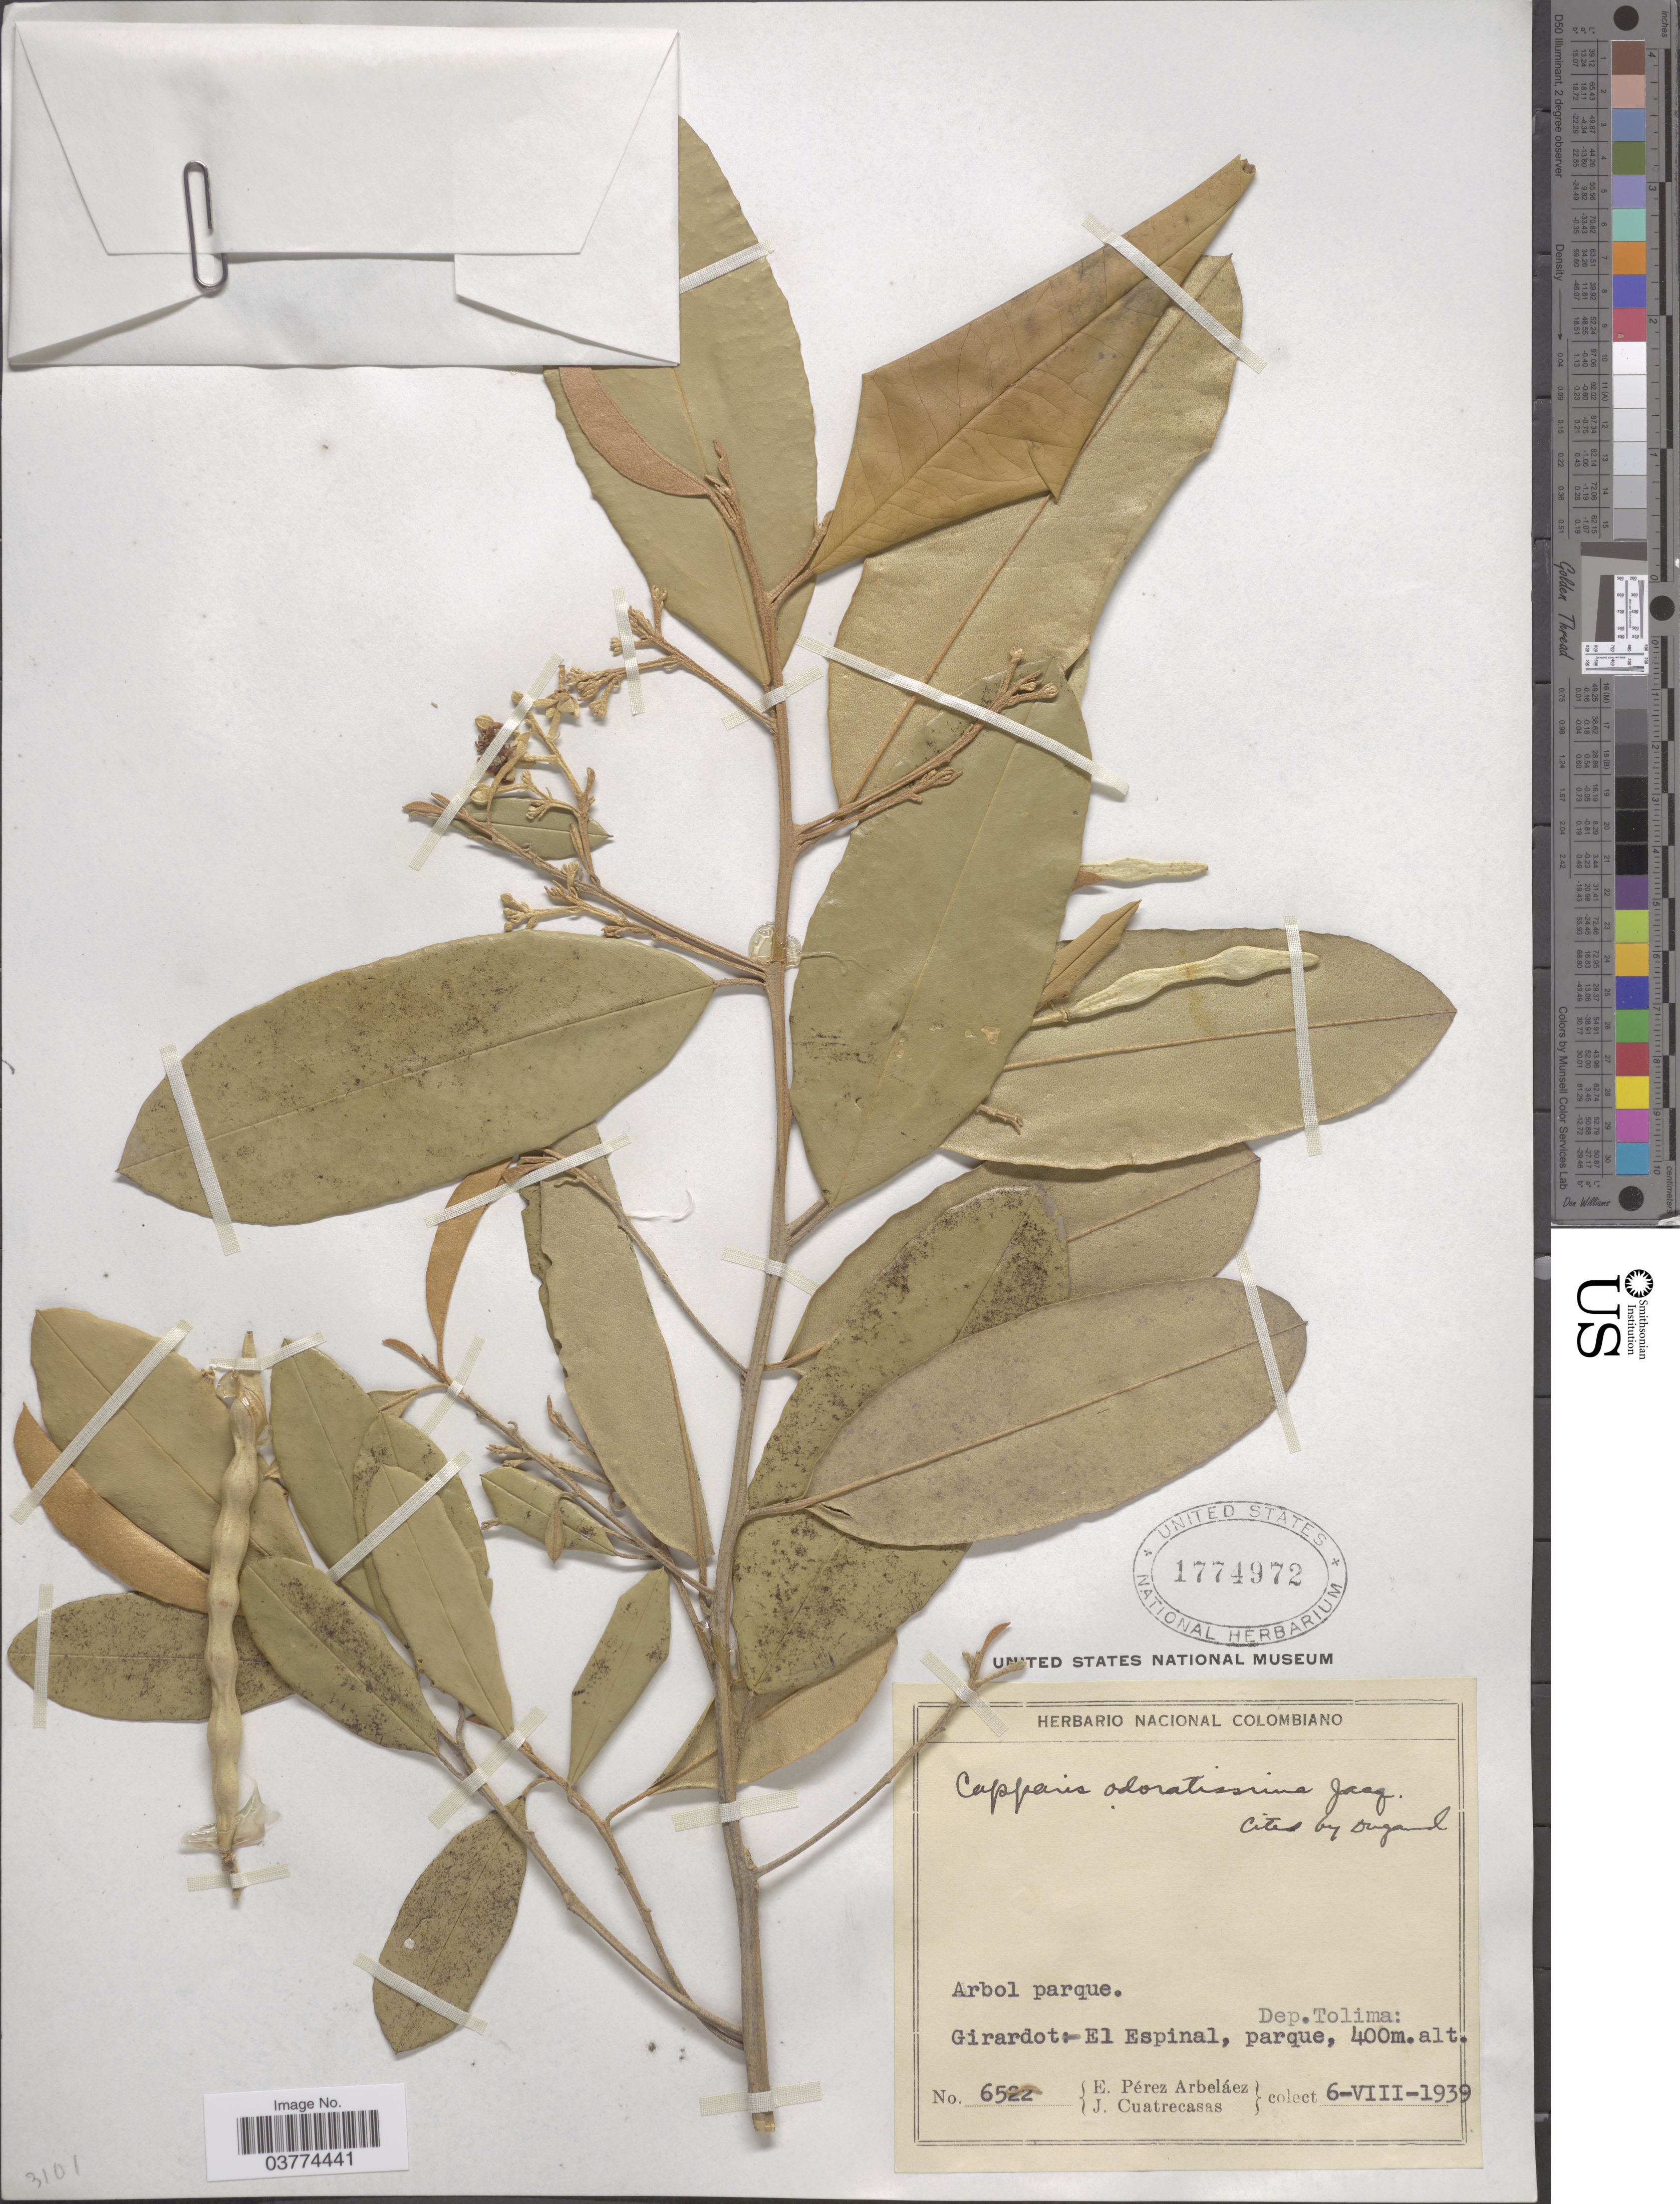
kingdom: Plantae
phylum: Tracheophyta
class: Magnoliopsida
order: Brassicales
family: Capparaceae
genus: Quadrella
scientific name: Quadrella odoratissima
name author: (Jacq.) Hutch.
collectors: E. Pérez Arbeláez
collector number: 6522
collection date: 1939-08-06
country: Colombia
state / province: Tolima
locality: Dep. Tolima. Girardot: El Espinal, parque.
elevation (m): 400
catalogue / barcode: US 1774972